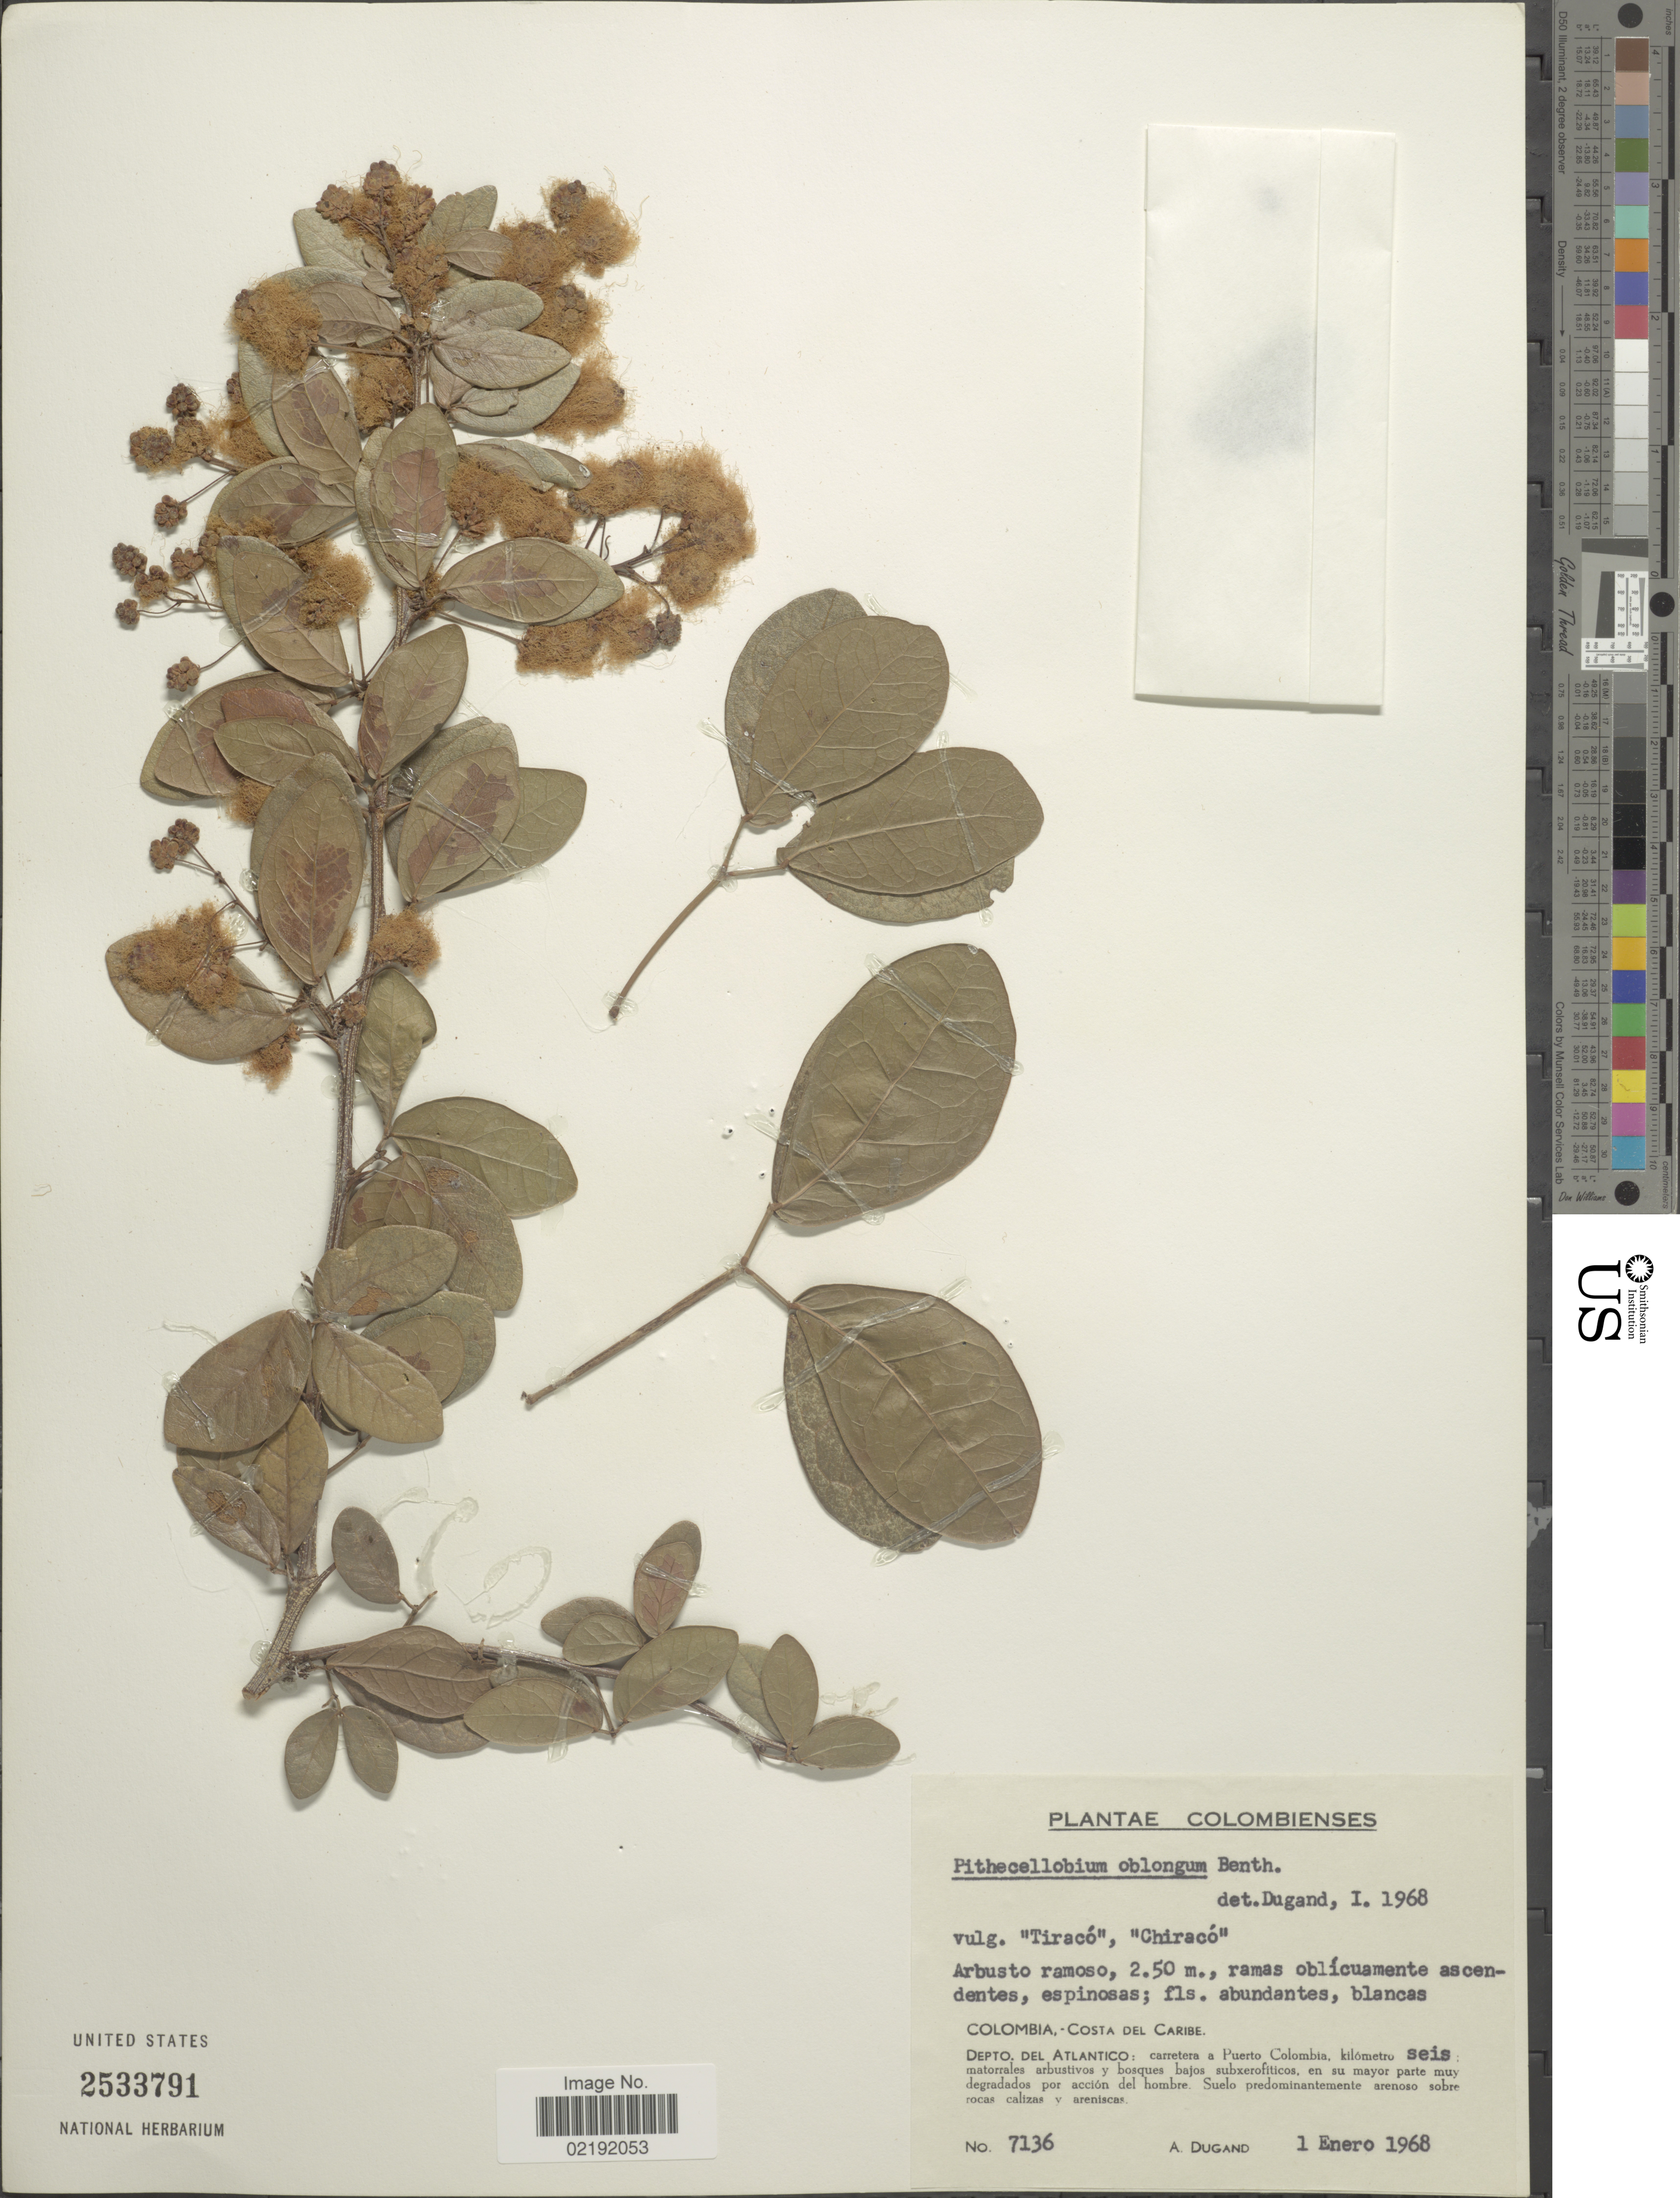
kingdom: Plantae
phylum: Tracheophyta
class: Magnoliopsida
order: Fabales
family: Fabaceae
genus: Pithecellobium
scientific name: Pithecellobium oblongum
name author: Benth.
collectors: A. Dugand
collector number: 7136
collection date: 1968-01-01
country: Colombia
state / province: Atlántico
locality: Colombia.- Costa del Caribe. Dpeto. del Atlantico: carretera a Puerto Colombia, kilómetro seis: matorrales arbustivos y bosques bajos subxerfiticos, en su mayor parte muy degradados por acción del hombre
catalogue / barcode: US 2533791